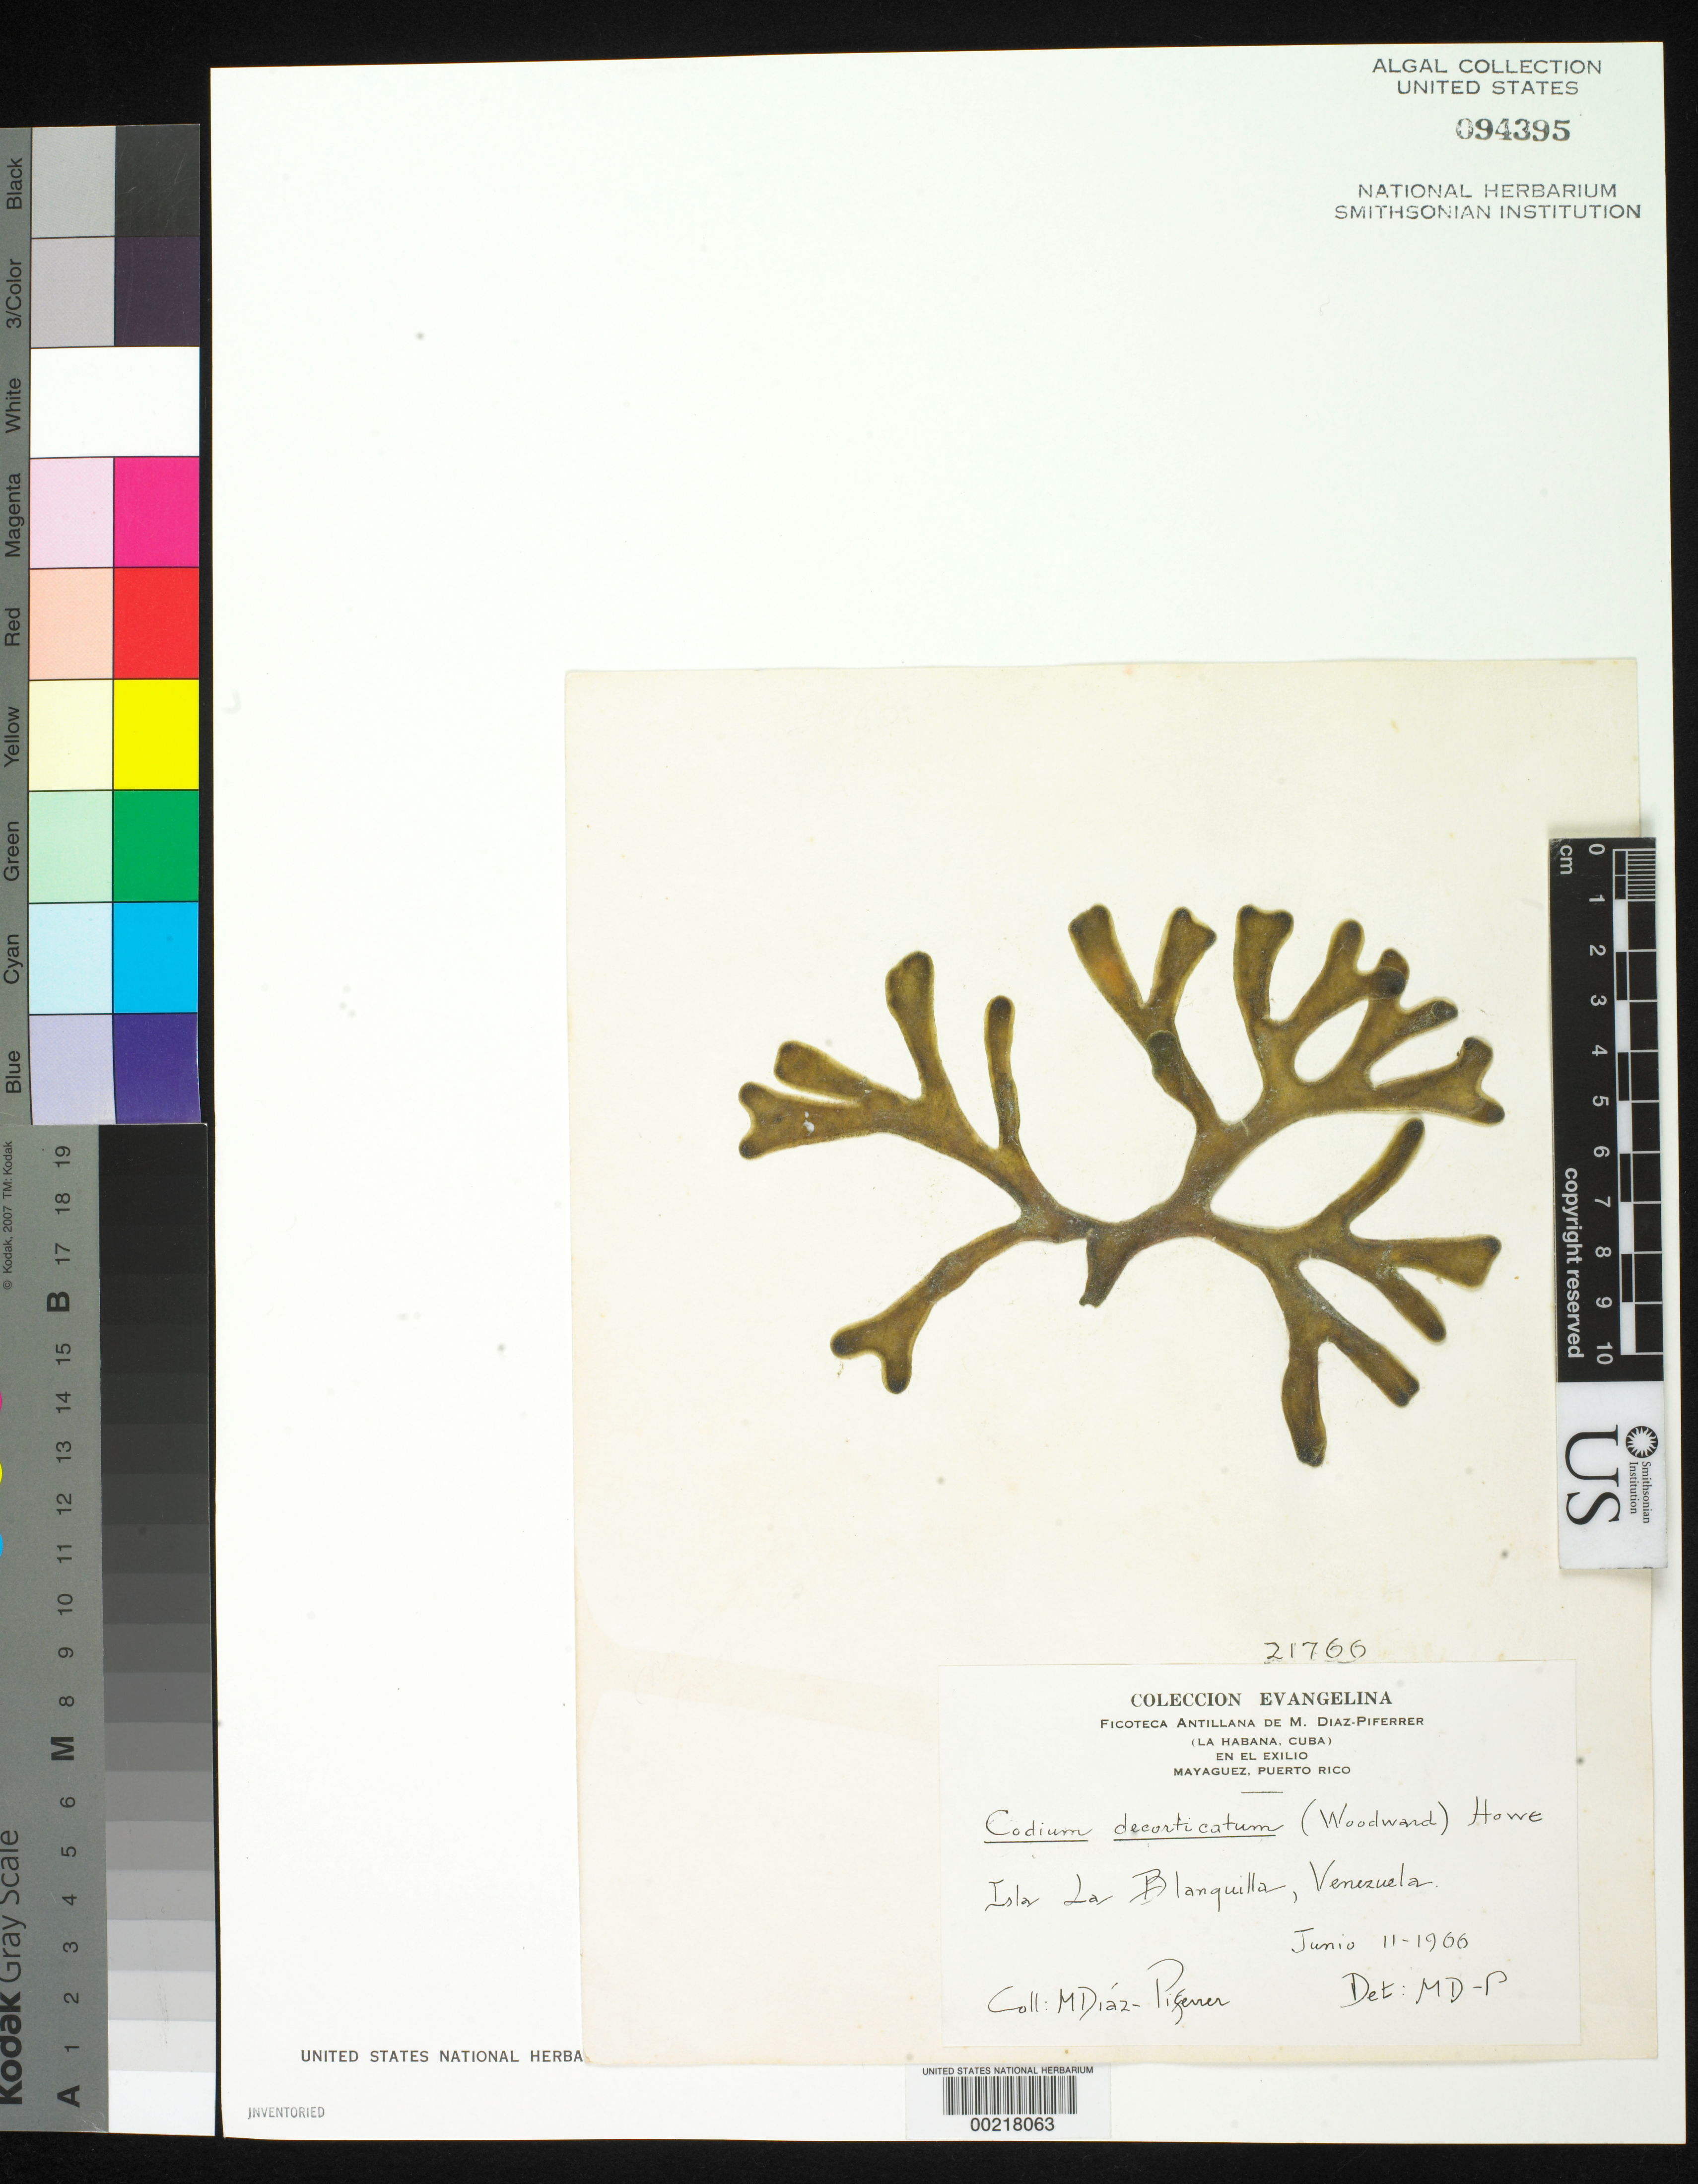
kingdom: Plantae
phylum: Chlorophyta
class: Ulvophyceae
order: Bryopsidales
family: Codiaceae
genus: Codium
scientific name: Codium decorticatum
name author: (Woodw.) M. Howe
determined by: Diaz-Piferrer, M.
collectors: M. Diaz-Piferrer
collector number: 21766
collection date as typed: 11 Jun 1966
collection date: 1966-06-11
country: Venezuela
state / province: Dependencias Federales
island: Isla La Blanquilla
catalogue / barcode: US 94395